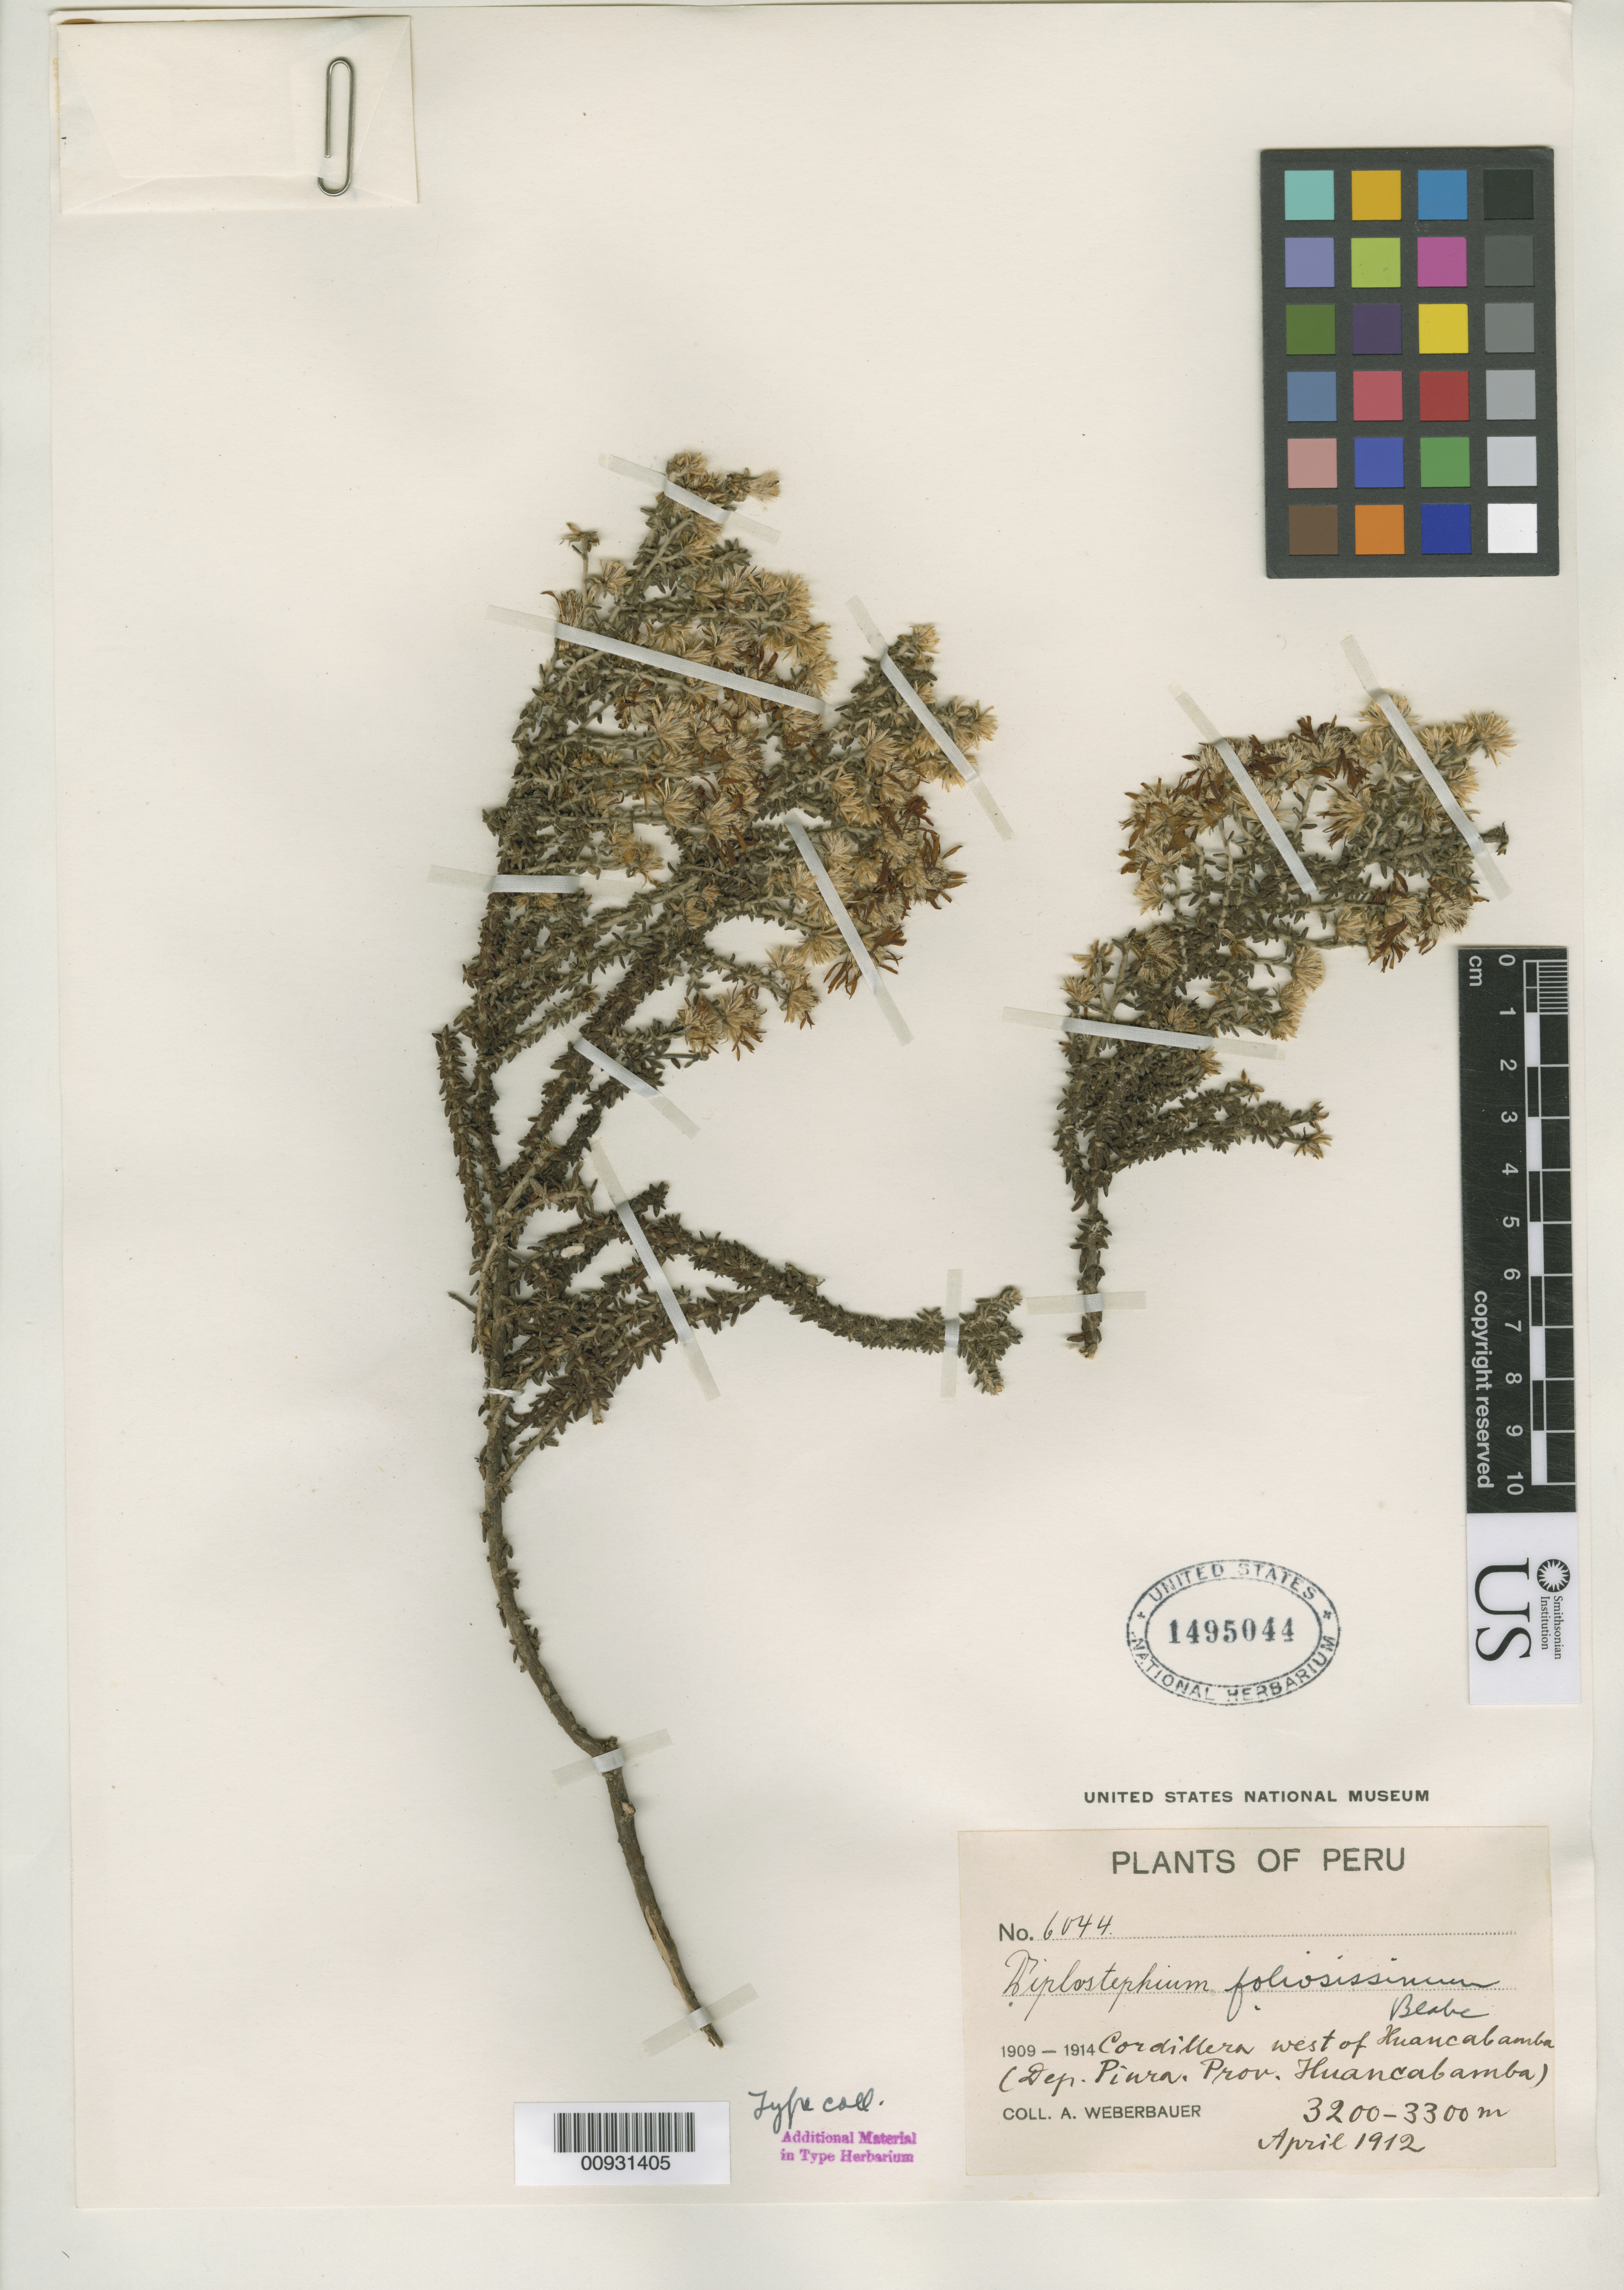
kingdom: Plantae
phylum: Tracheophyta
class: Magnoliopsida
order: Asterales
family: Asteraceae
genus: Diplostephium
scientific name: Diplostephium foliosissimum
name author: S.F. Blake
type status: Isotype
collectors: A. Weberbauer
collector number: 6044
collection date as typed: Apr 1912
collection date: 1912-04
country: Peru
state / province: Piura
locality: Cordillera west of Huancabamba, Dept. Piura, Prov. Huancabamba.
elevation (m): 3200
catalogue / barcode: US 1495044